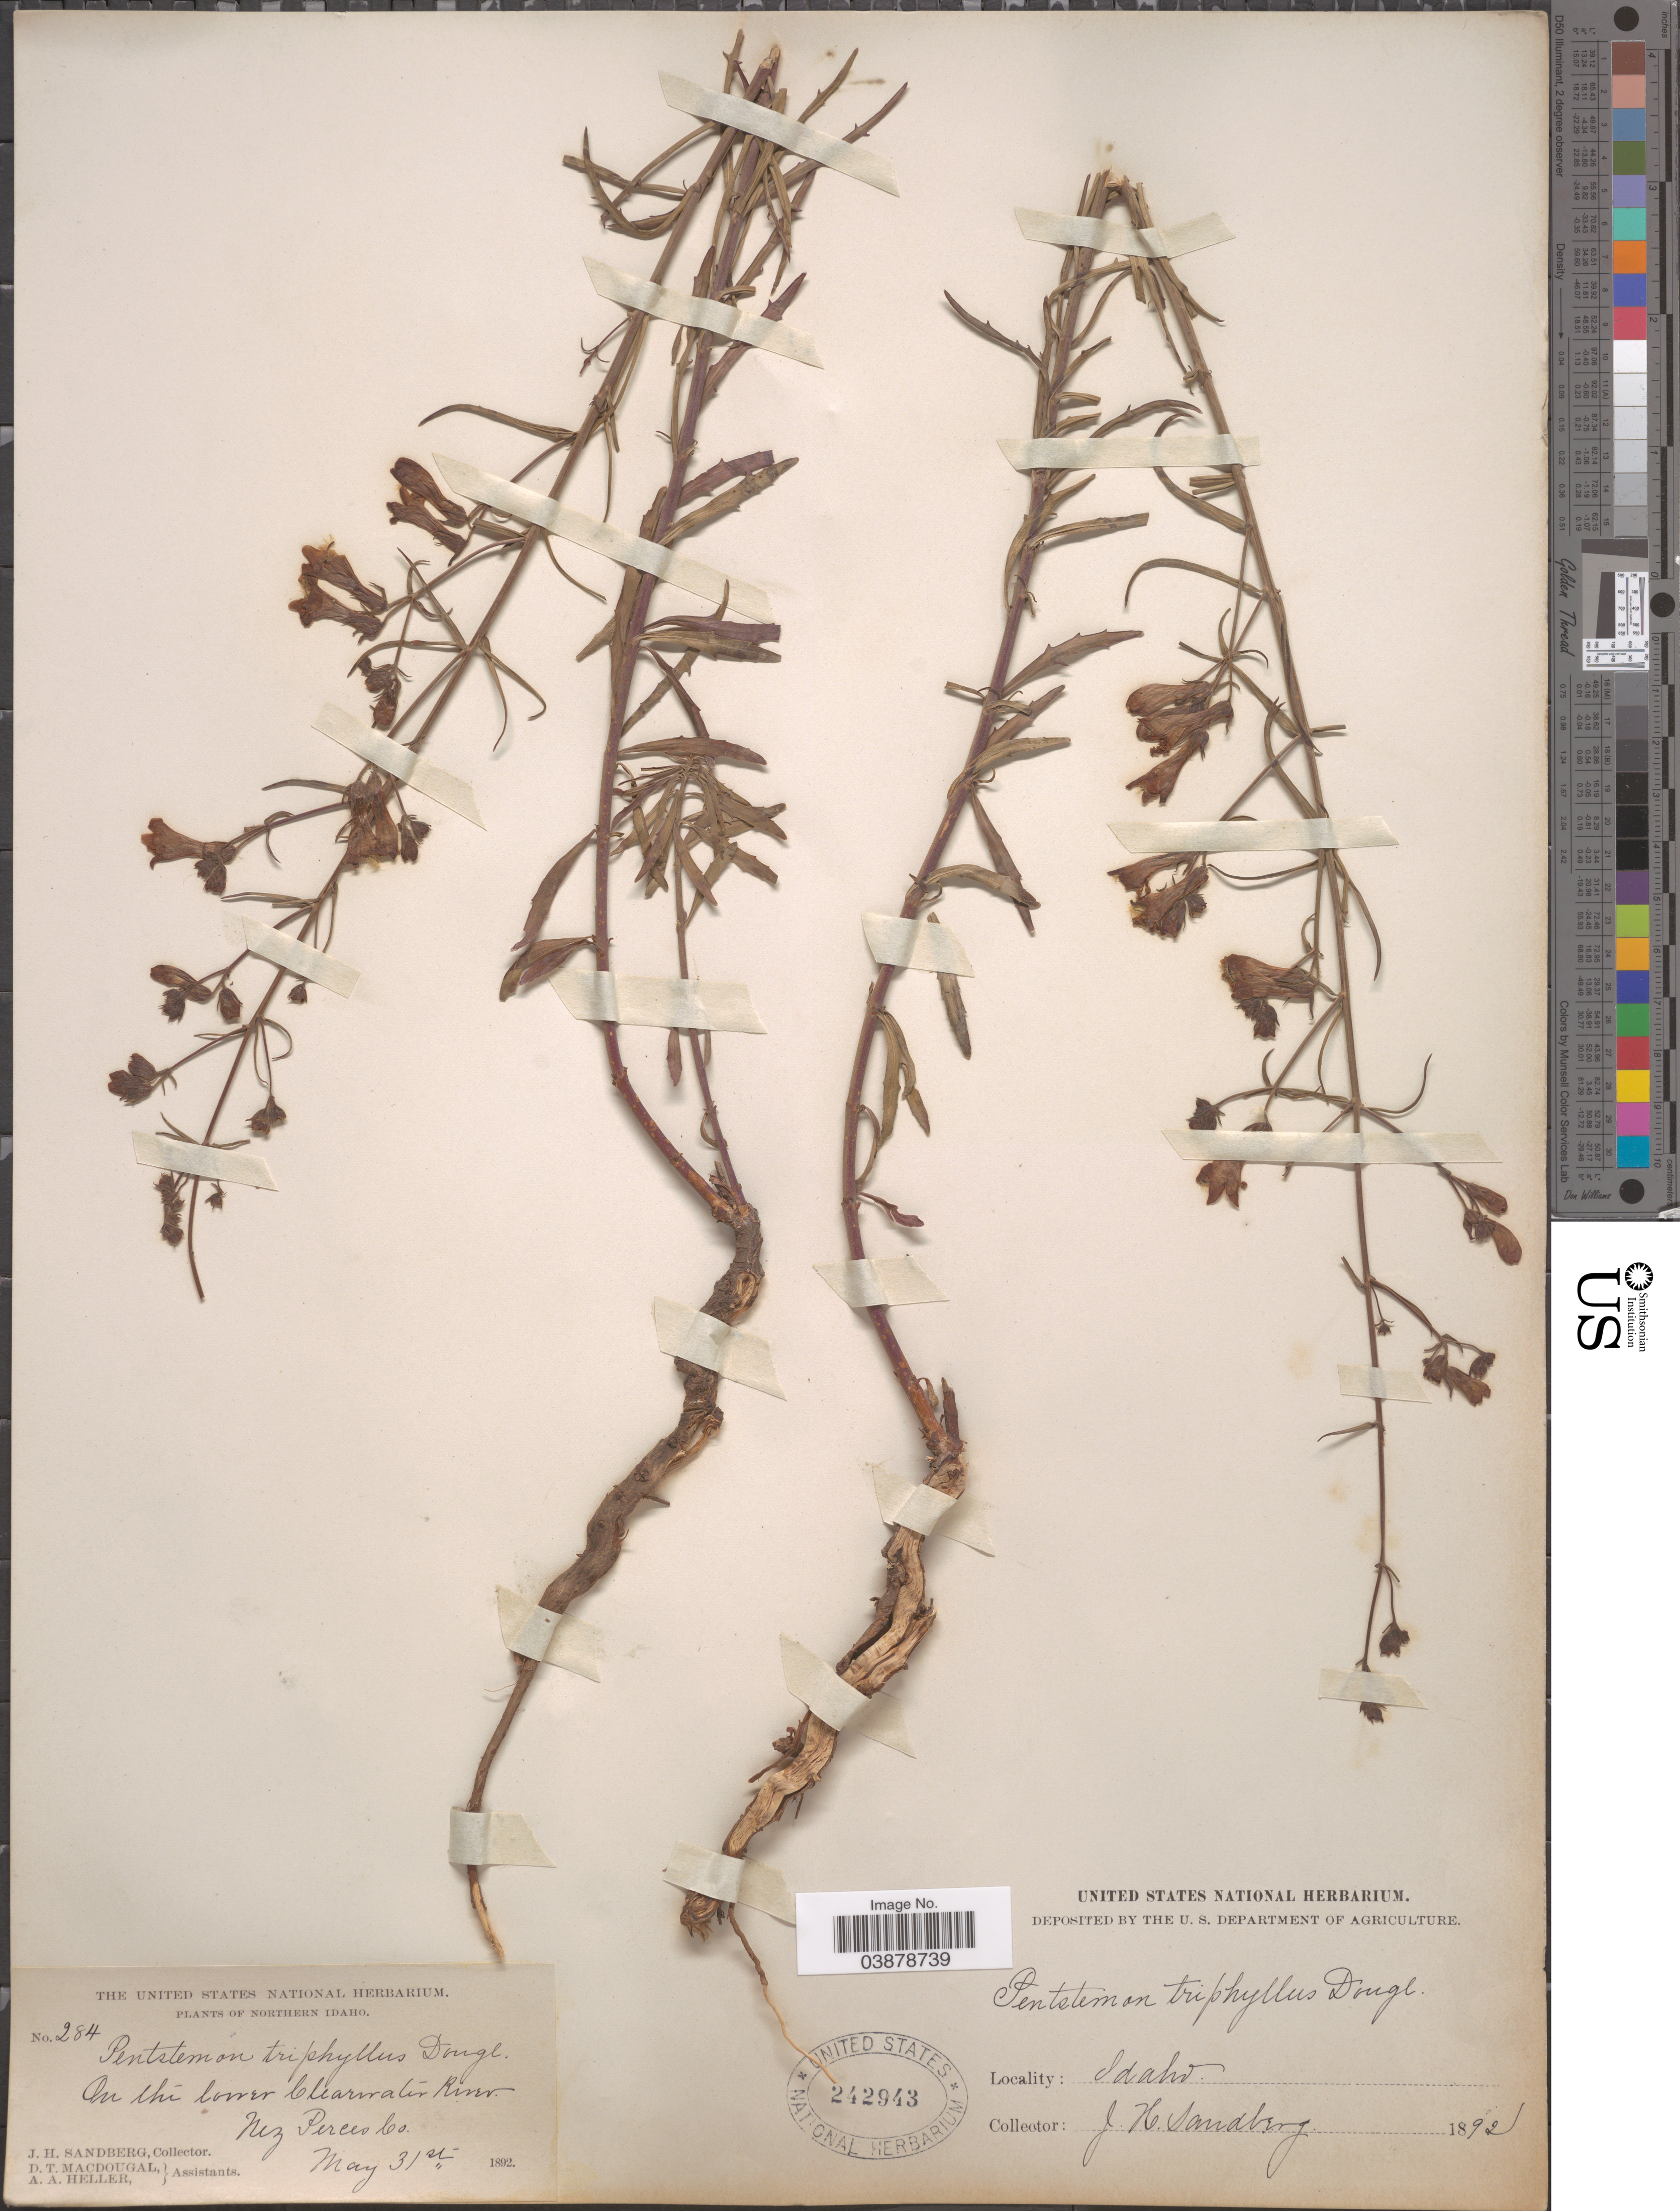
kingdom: Plantae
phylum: Tracheophyta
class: Magnoliopsida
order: Lamiales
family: Plantaginaceae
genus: Penstemon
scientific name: Penstemon triphyllus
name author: Douglas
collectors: J. H. Sandberg, D. T. MacDougal & A. A. Heller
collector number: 284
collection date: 1892-05-31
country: United States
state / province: Idaho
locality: Northern Idaho. On the lower Clearwater River. Nez Perces Co.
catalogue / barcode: US 242943